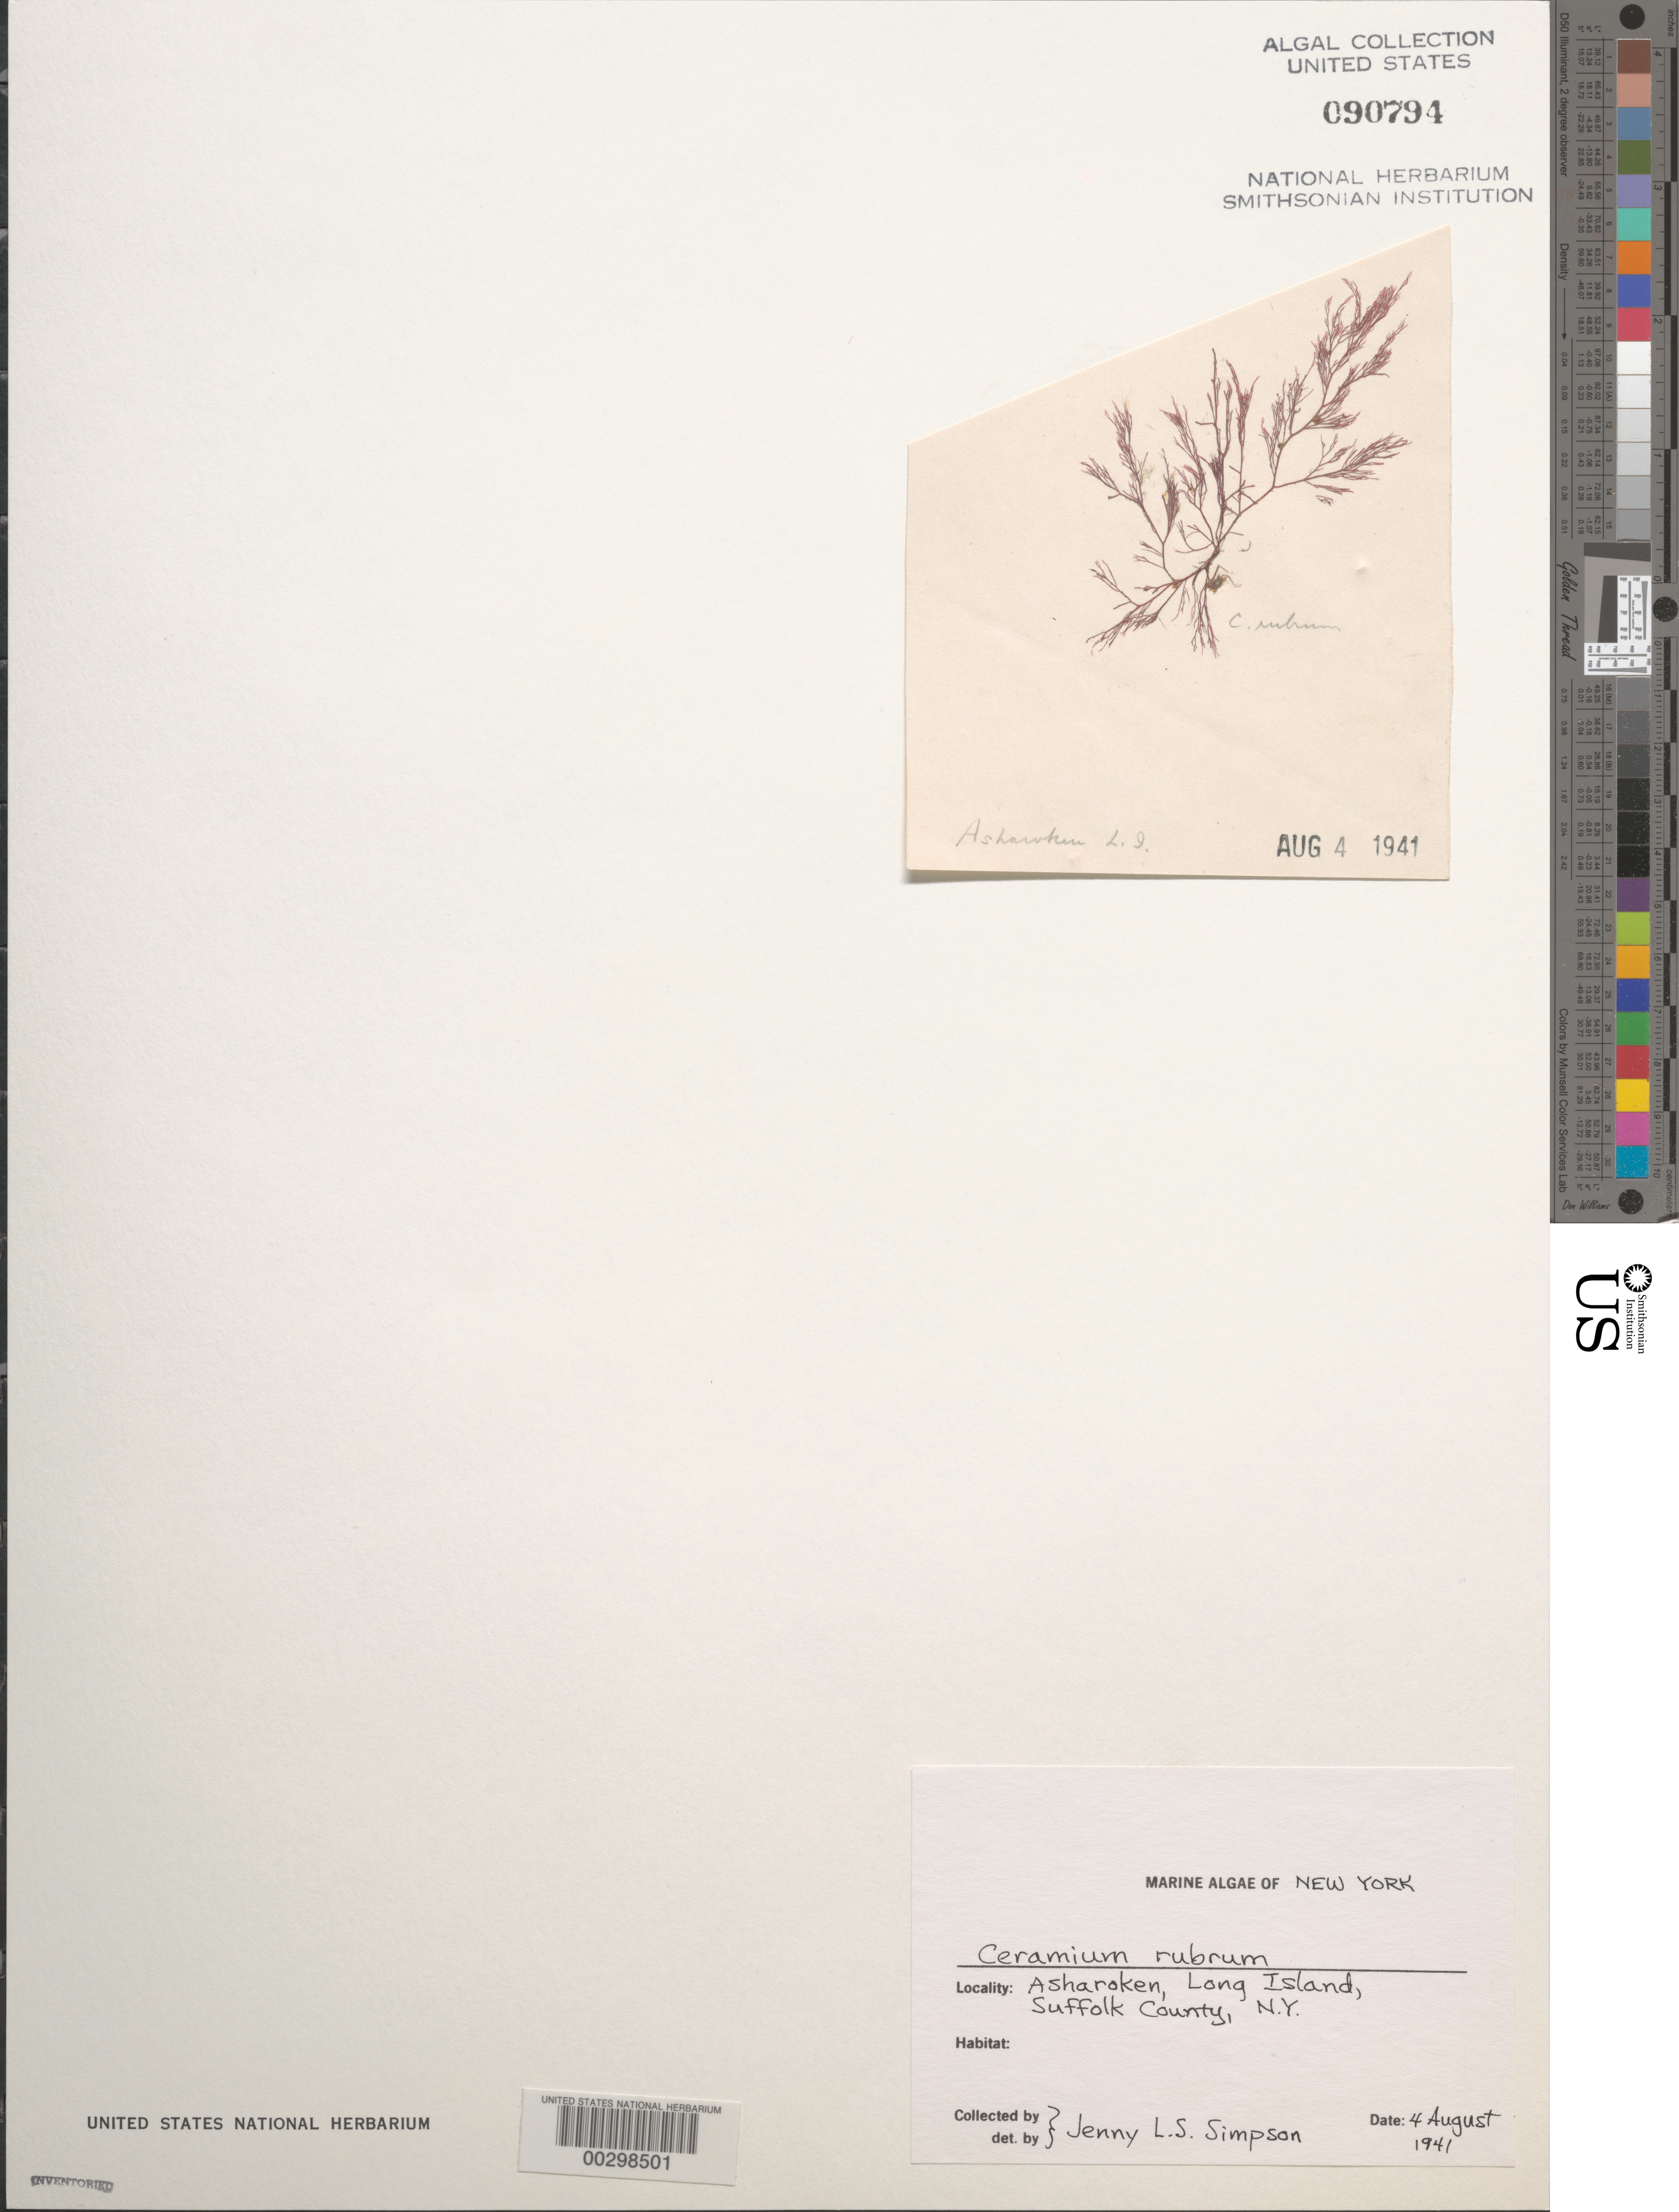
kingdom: Plantae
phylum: Rhodophyta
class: Florideophyceae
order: Ceramiales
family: Ceramiaceae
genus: Ceramium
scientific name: Ceramium rubrum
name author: C. Agardh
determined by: Simpson, J. L. S.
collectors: J. Simpson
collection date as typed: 04 Aug 1941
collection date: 1941-08-04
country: United States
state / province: New York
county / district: Suffolk County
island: Long Island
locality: Asharoken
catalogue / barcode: US 90794